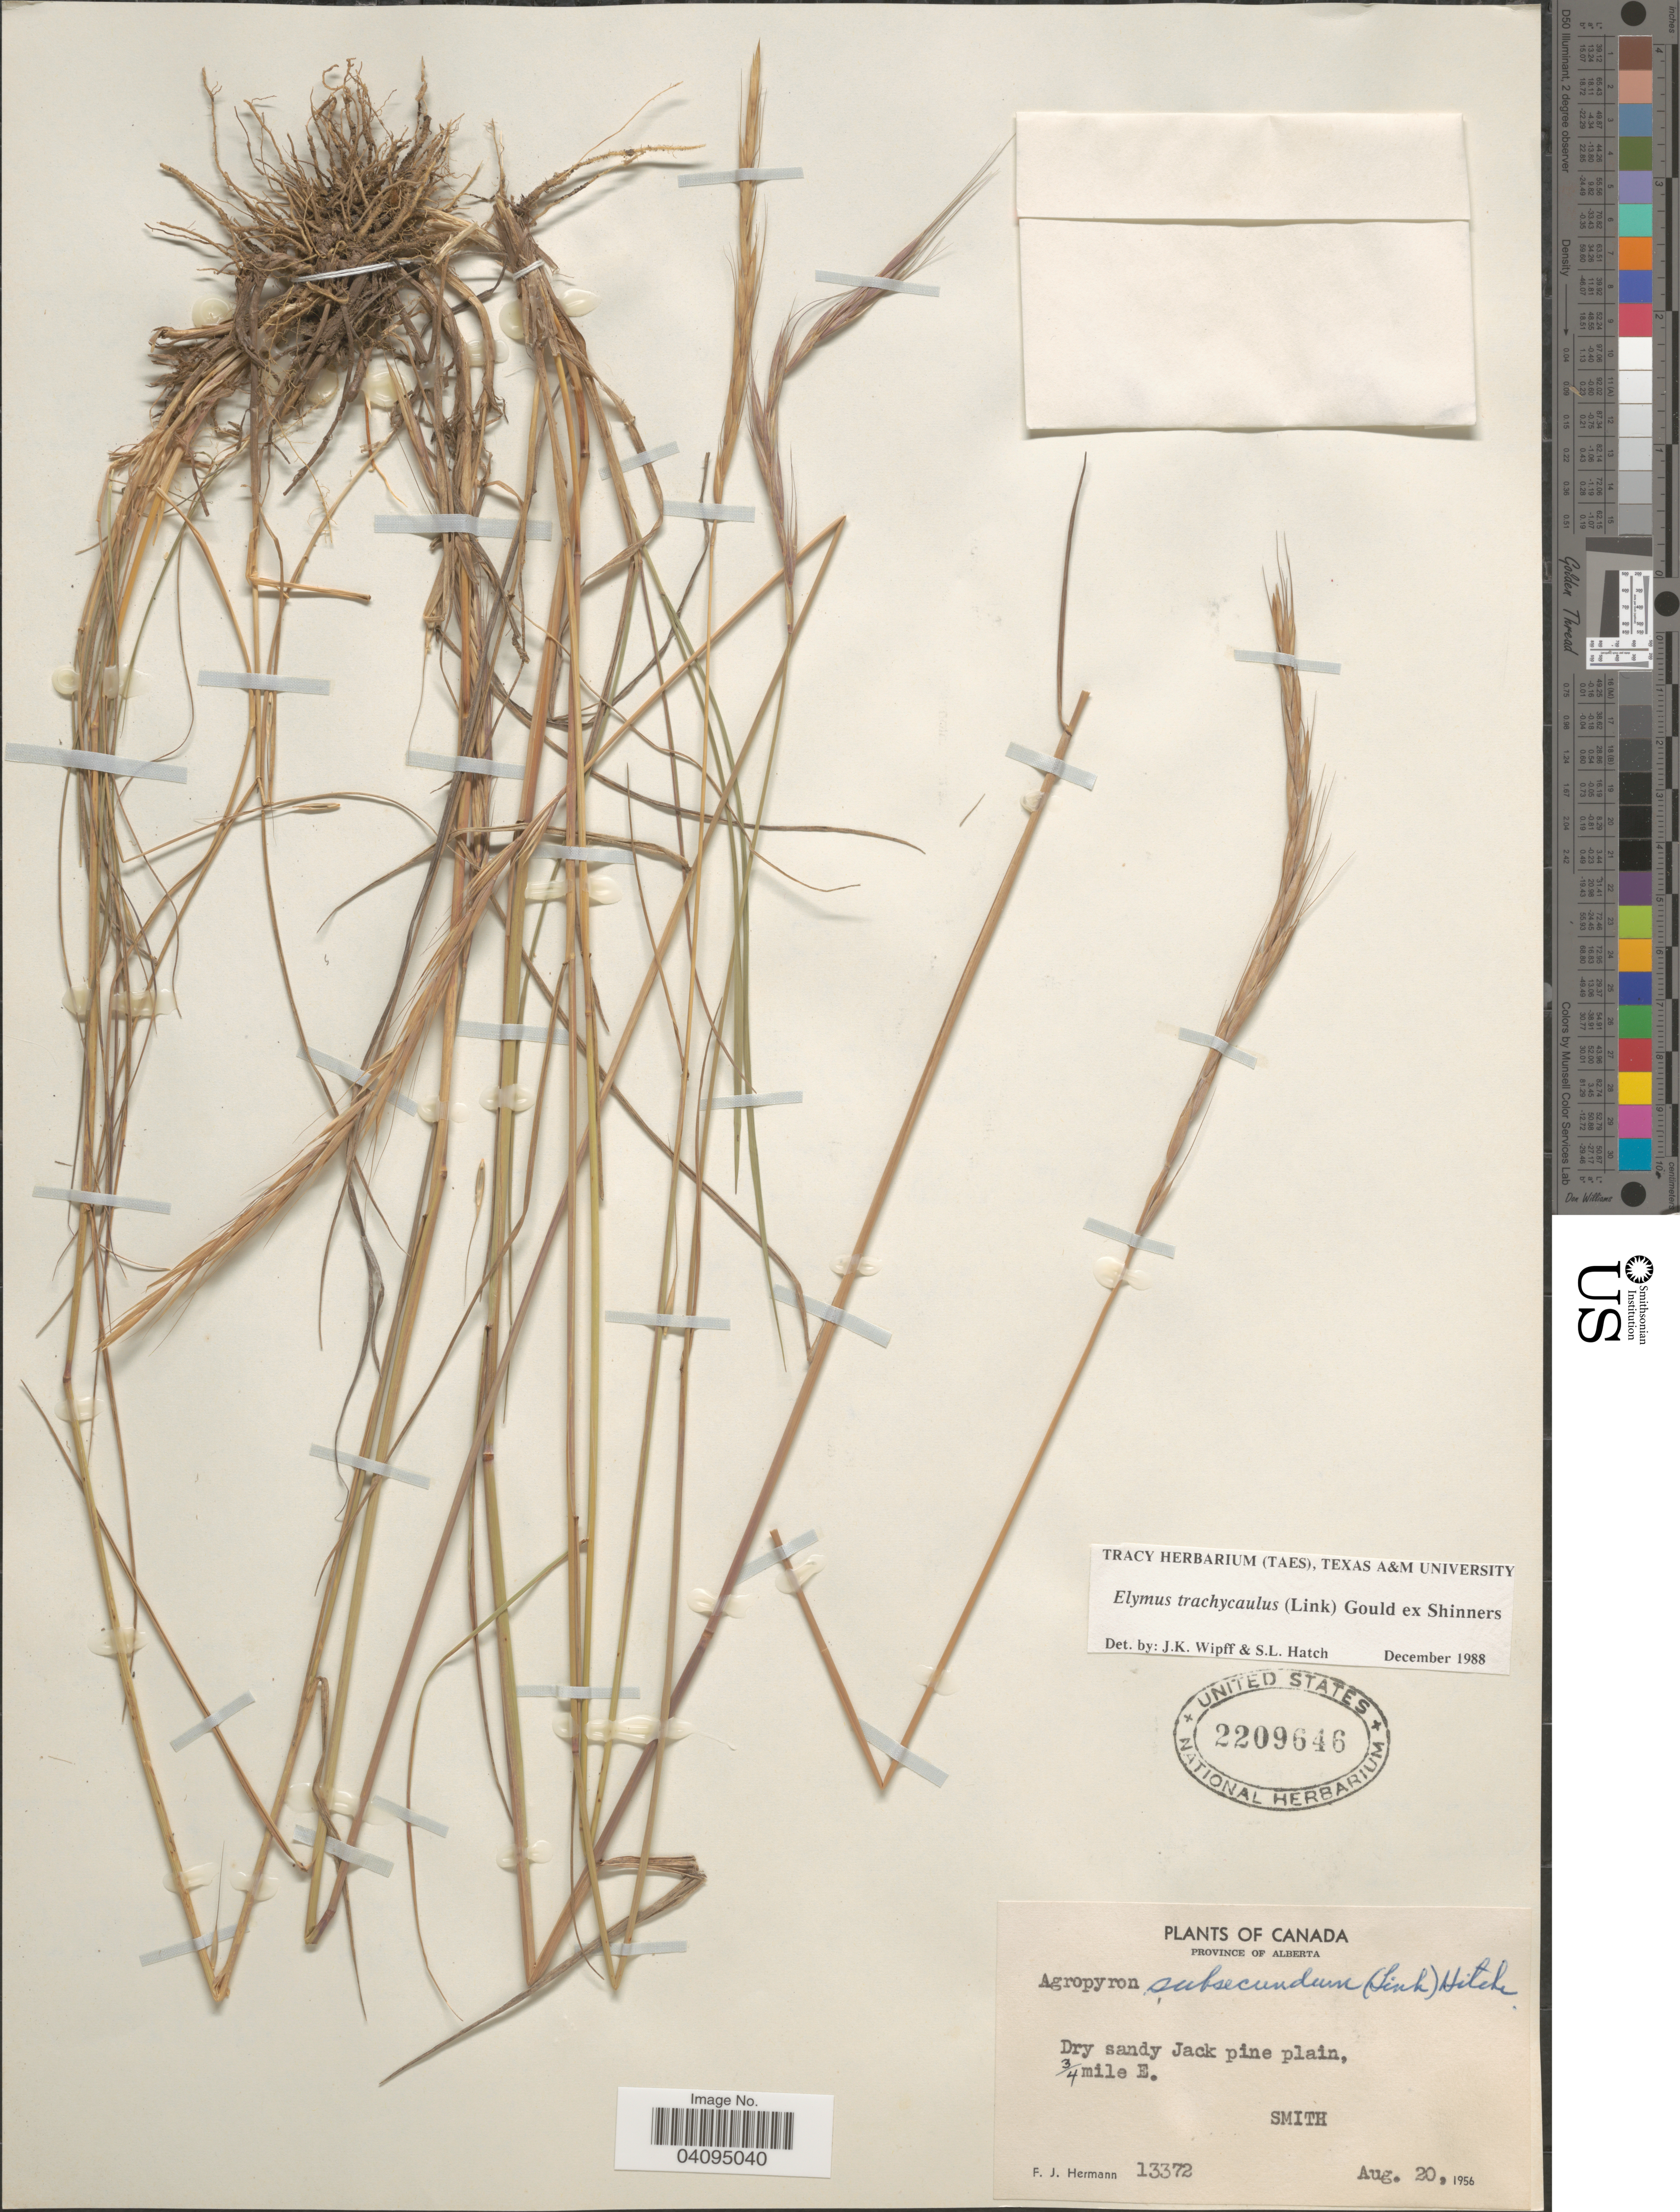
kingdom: Plantae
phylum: Tracheophyta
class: Liliopsida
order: Poales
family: Poaceae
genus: Elymus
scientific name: Elymus trachycaulus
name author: (Link) Gould ex Shinners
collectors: F. J. Hermann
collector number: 13372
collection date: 1956-08-20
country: Canada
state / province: Alberta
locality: ¾mile E. Smith.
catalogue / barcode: US 2209646